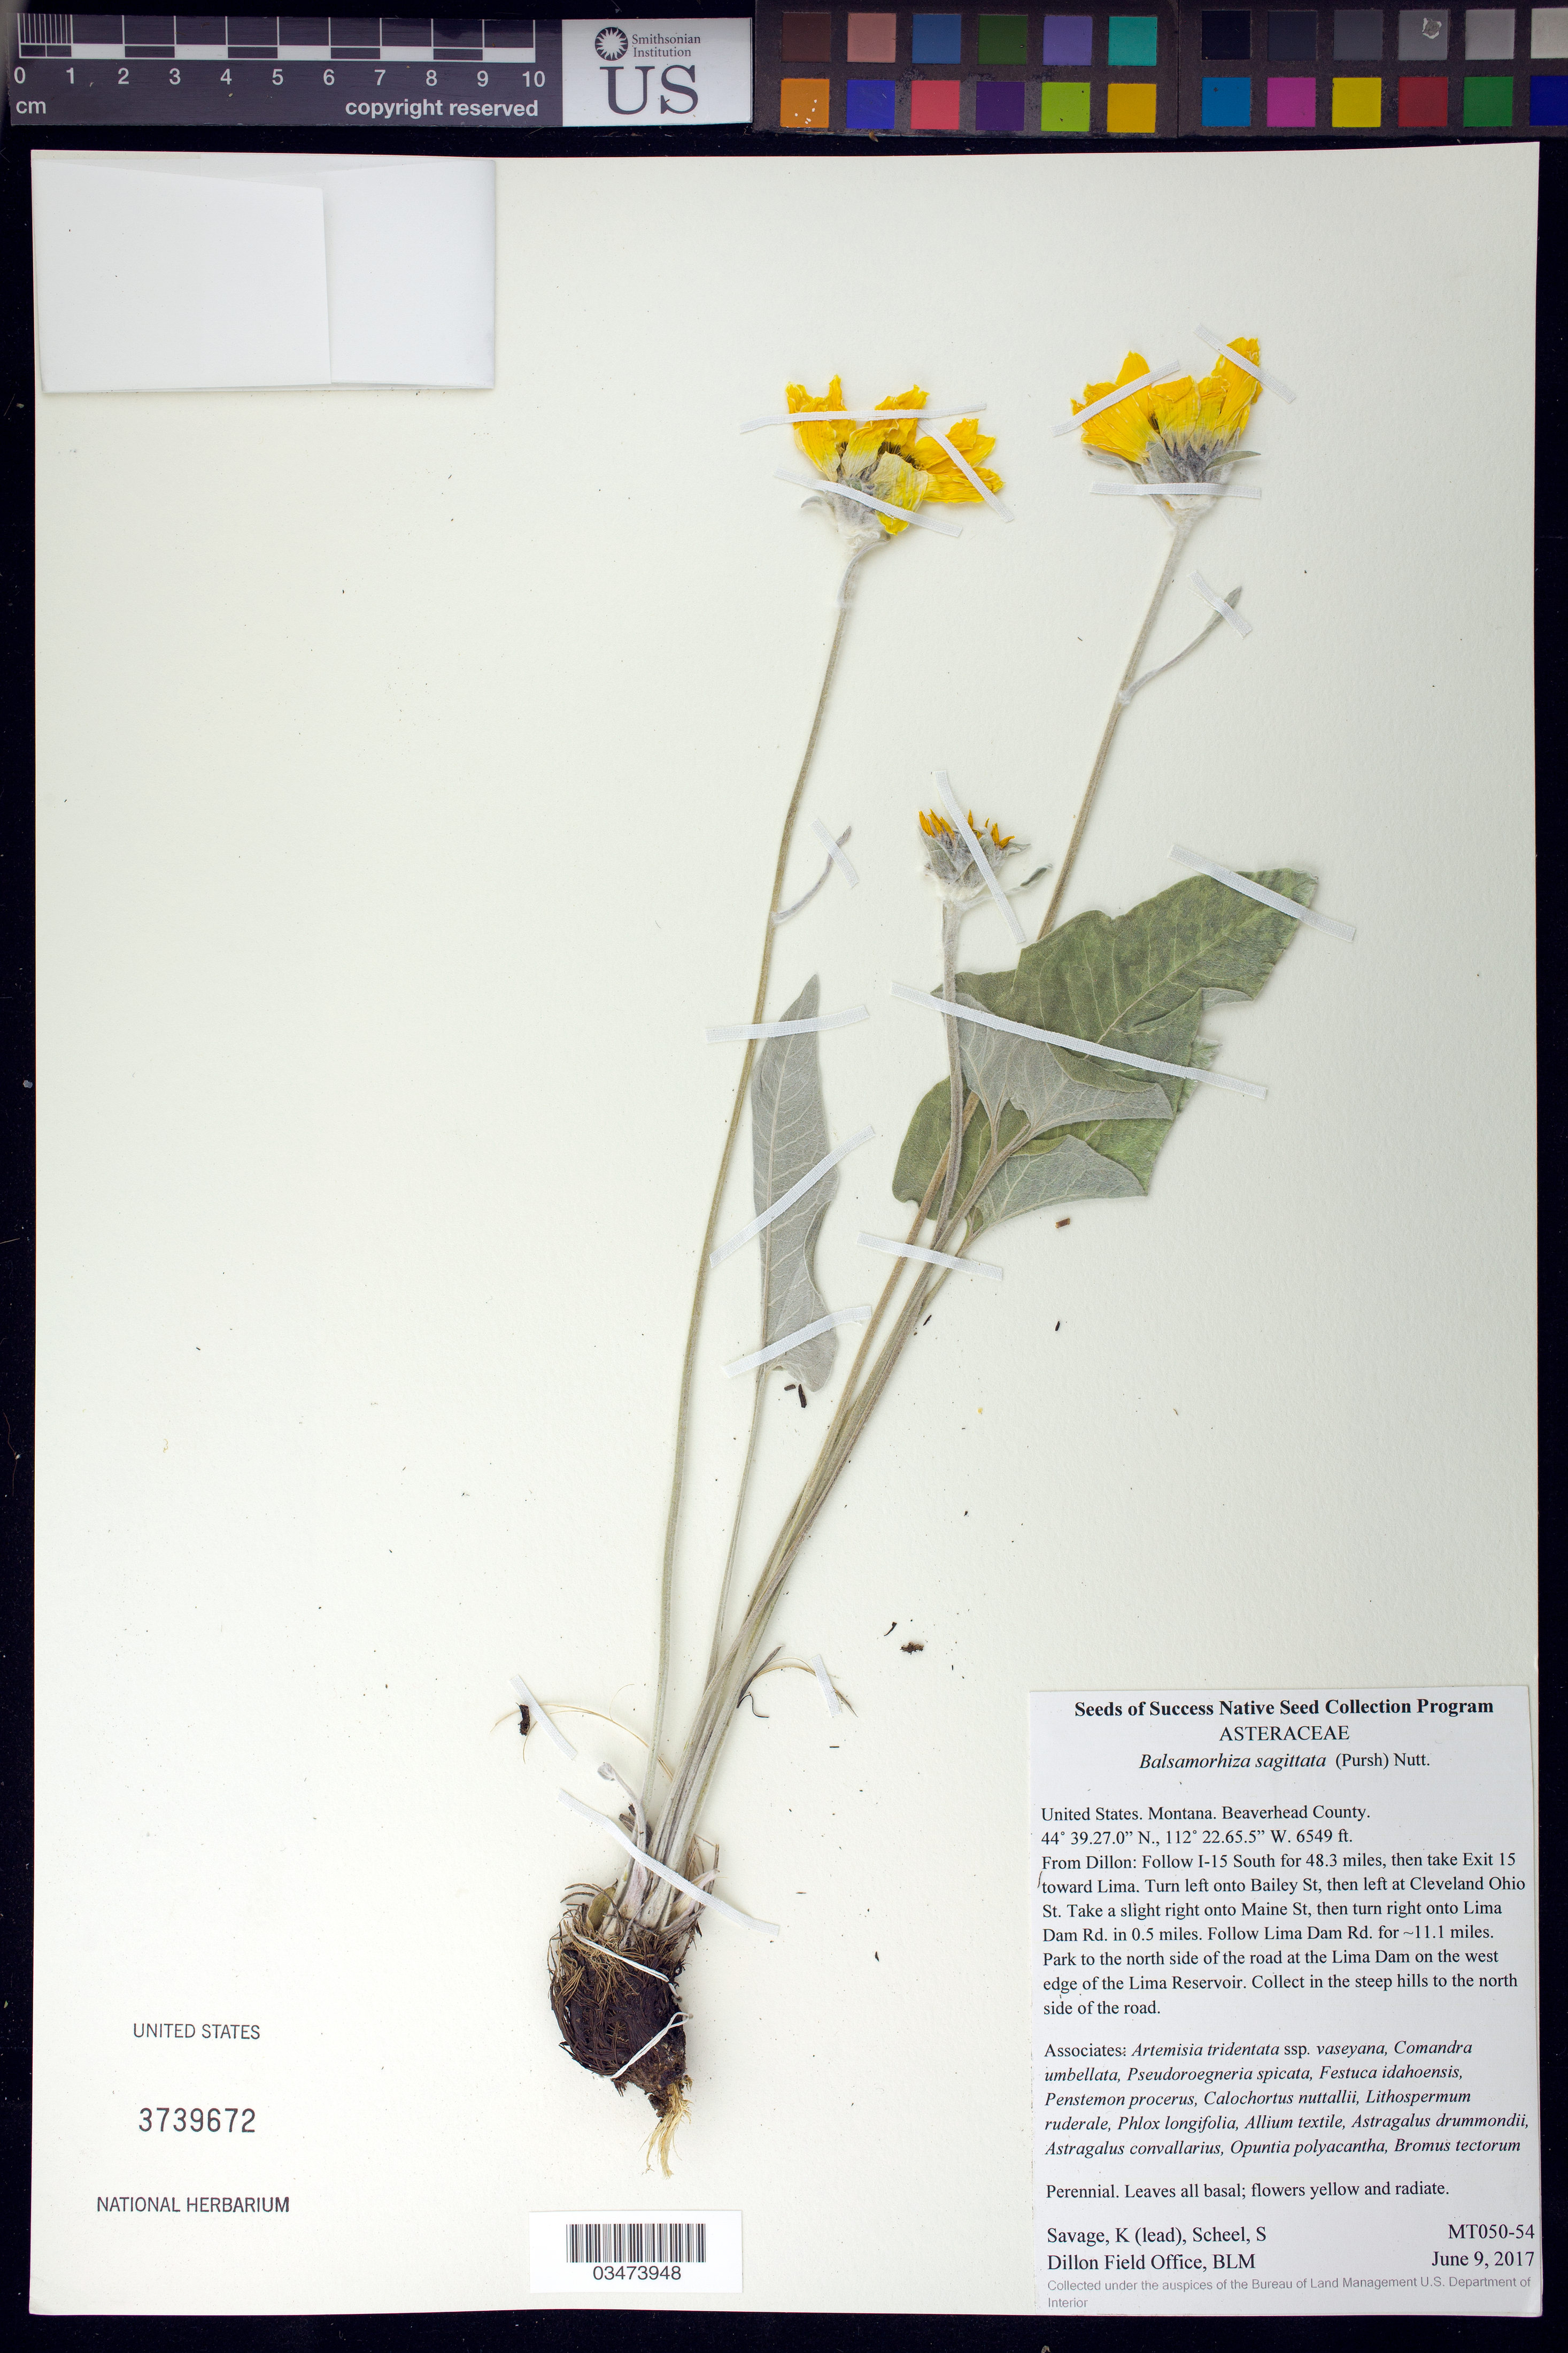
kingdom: Plantae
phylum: Tracheophyta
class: Magnoliopsida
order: Asterales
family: Asteraceae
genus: Balsamorhiza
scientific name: Balsamorhiza sagittata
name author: (Pursh) Nutt.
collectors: K. Savage & S. Scheel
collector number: MT050-54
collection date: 2017-06-09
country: United States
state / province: Montana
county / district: Beaverhead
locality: Lima Dam on the west edge of the Lima Reservoir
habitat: Mountain Big Sage-Idaho Fescue Steppe (Montane Sagebrush Steppe)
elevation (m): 1996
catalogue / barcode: US 3739672